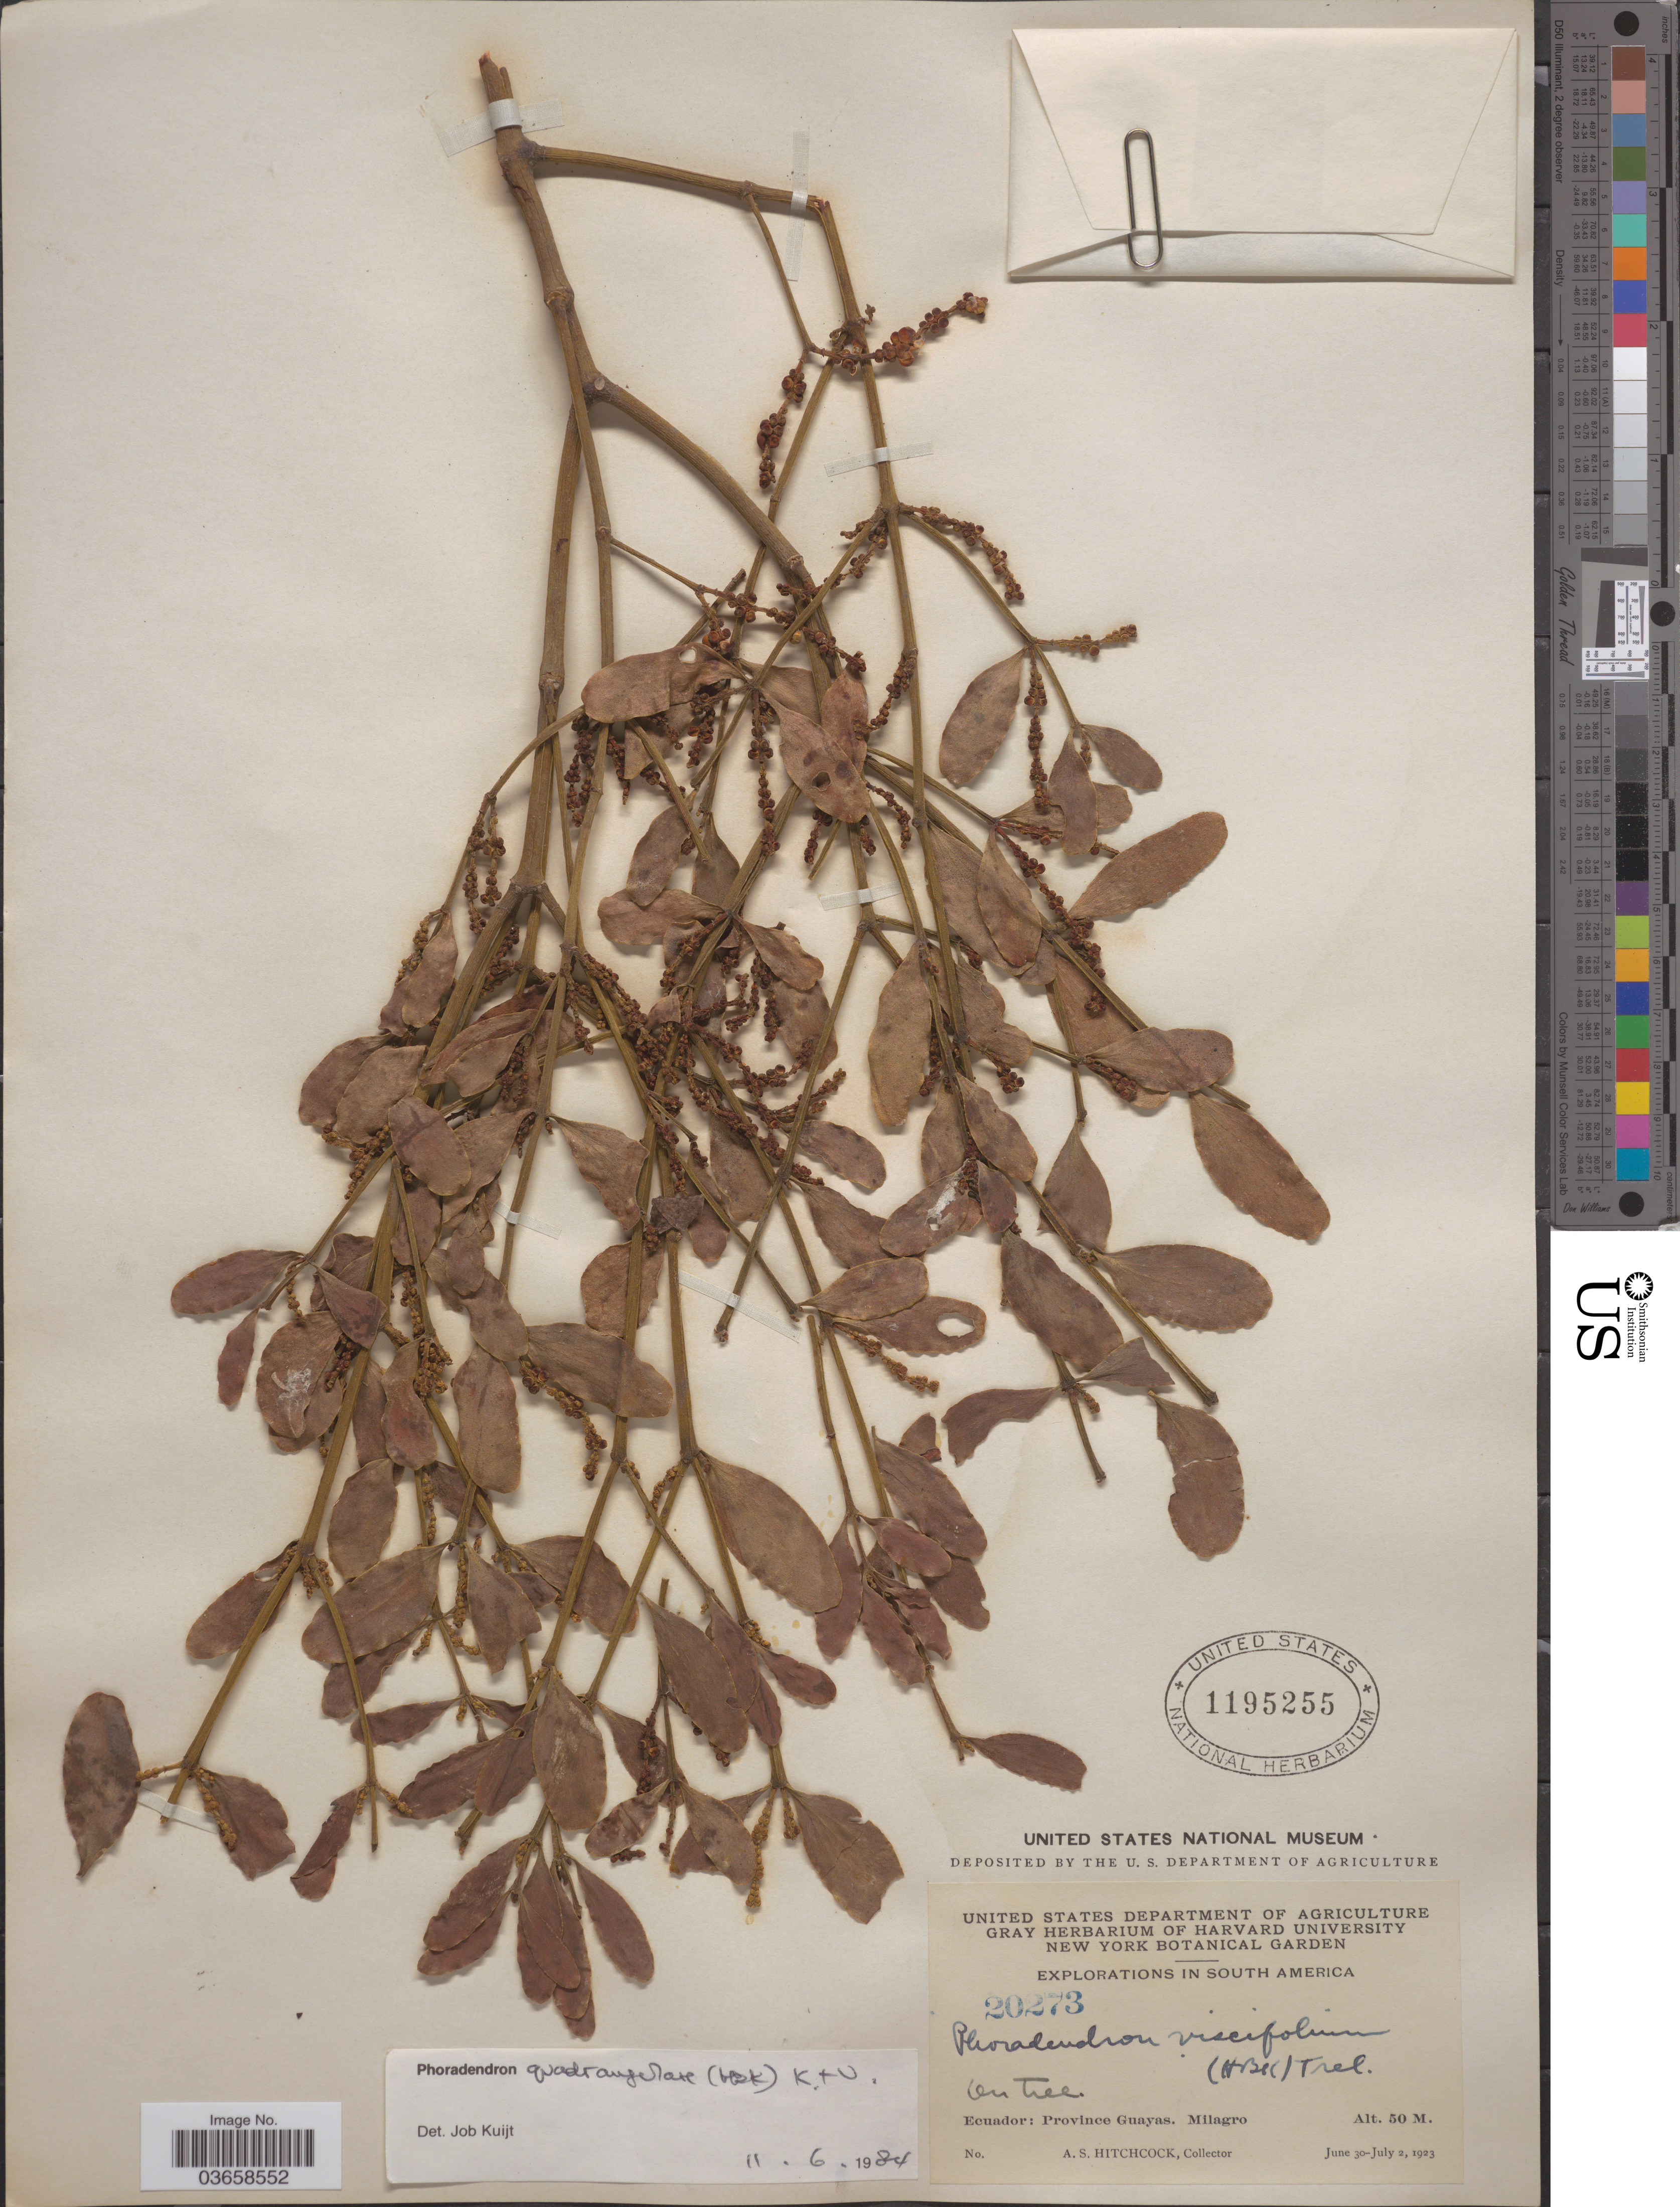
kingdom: Plantae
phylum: Tracheophyta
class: Magnoliopsida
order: Santalales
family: Viscaceae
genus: Phoradendron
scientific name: Phoradendron quadrangulare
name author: (Kunth) Griseb.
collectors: A. S. Hitchcock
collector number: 20273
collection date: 1923-06-30/1923-07-02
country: Ecuador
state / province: Guayas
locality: Milagro.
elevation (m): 50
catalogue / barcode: US 1195255